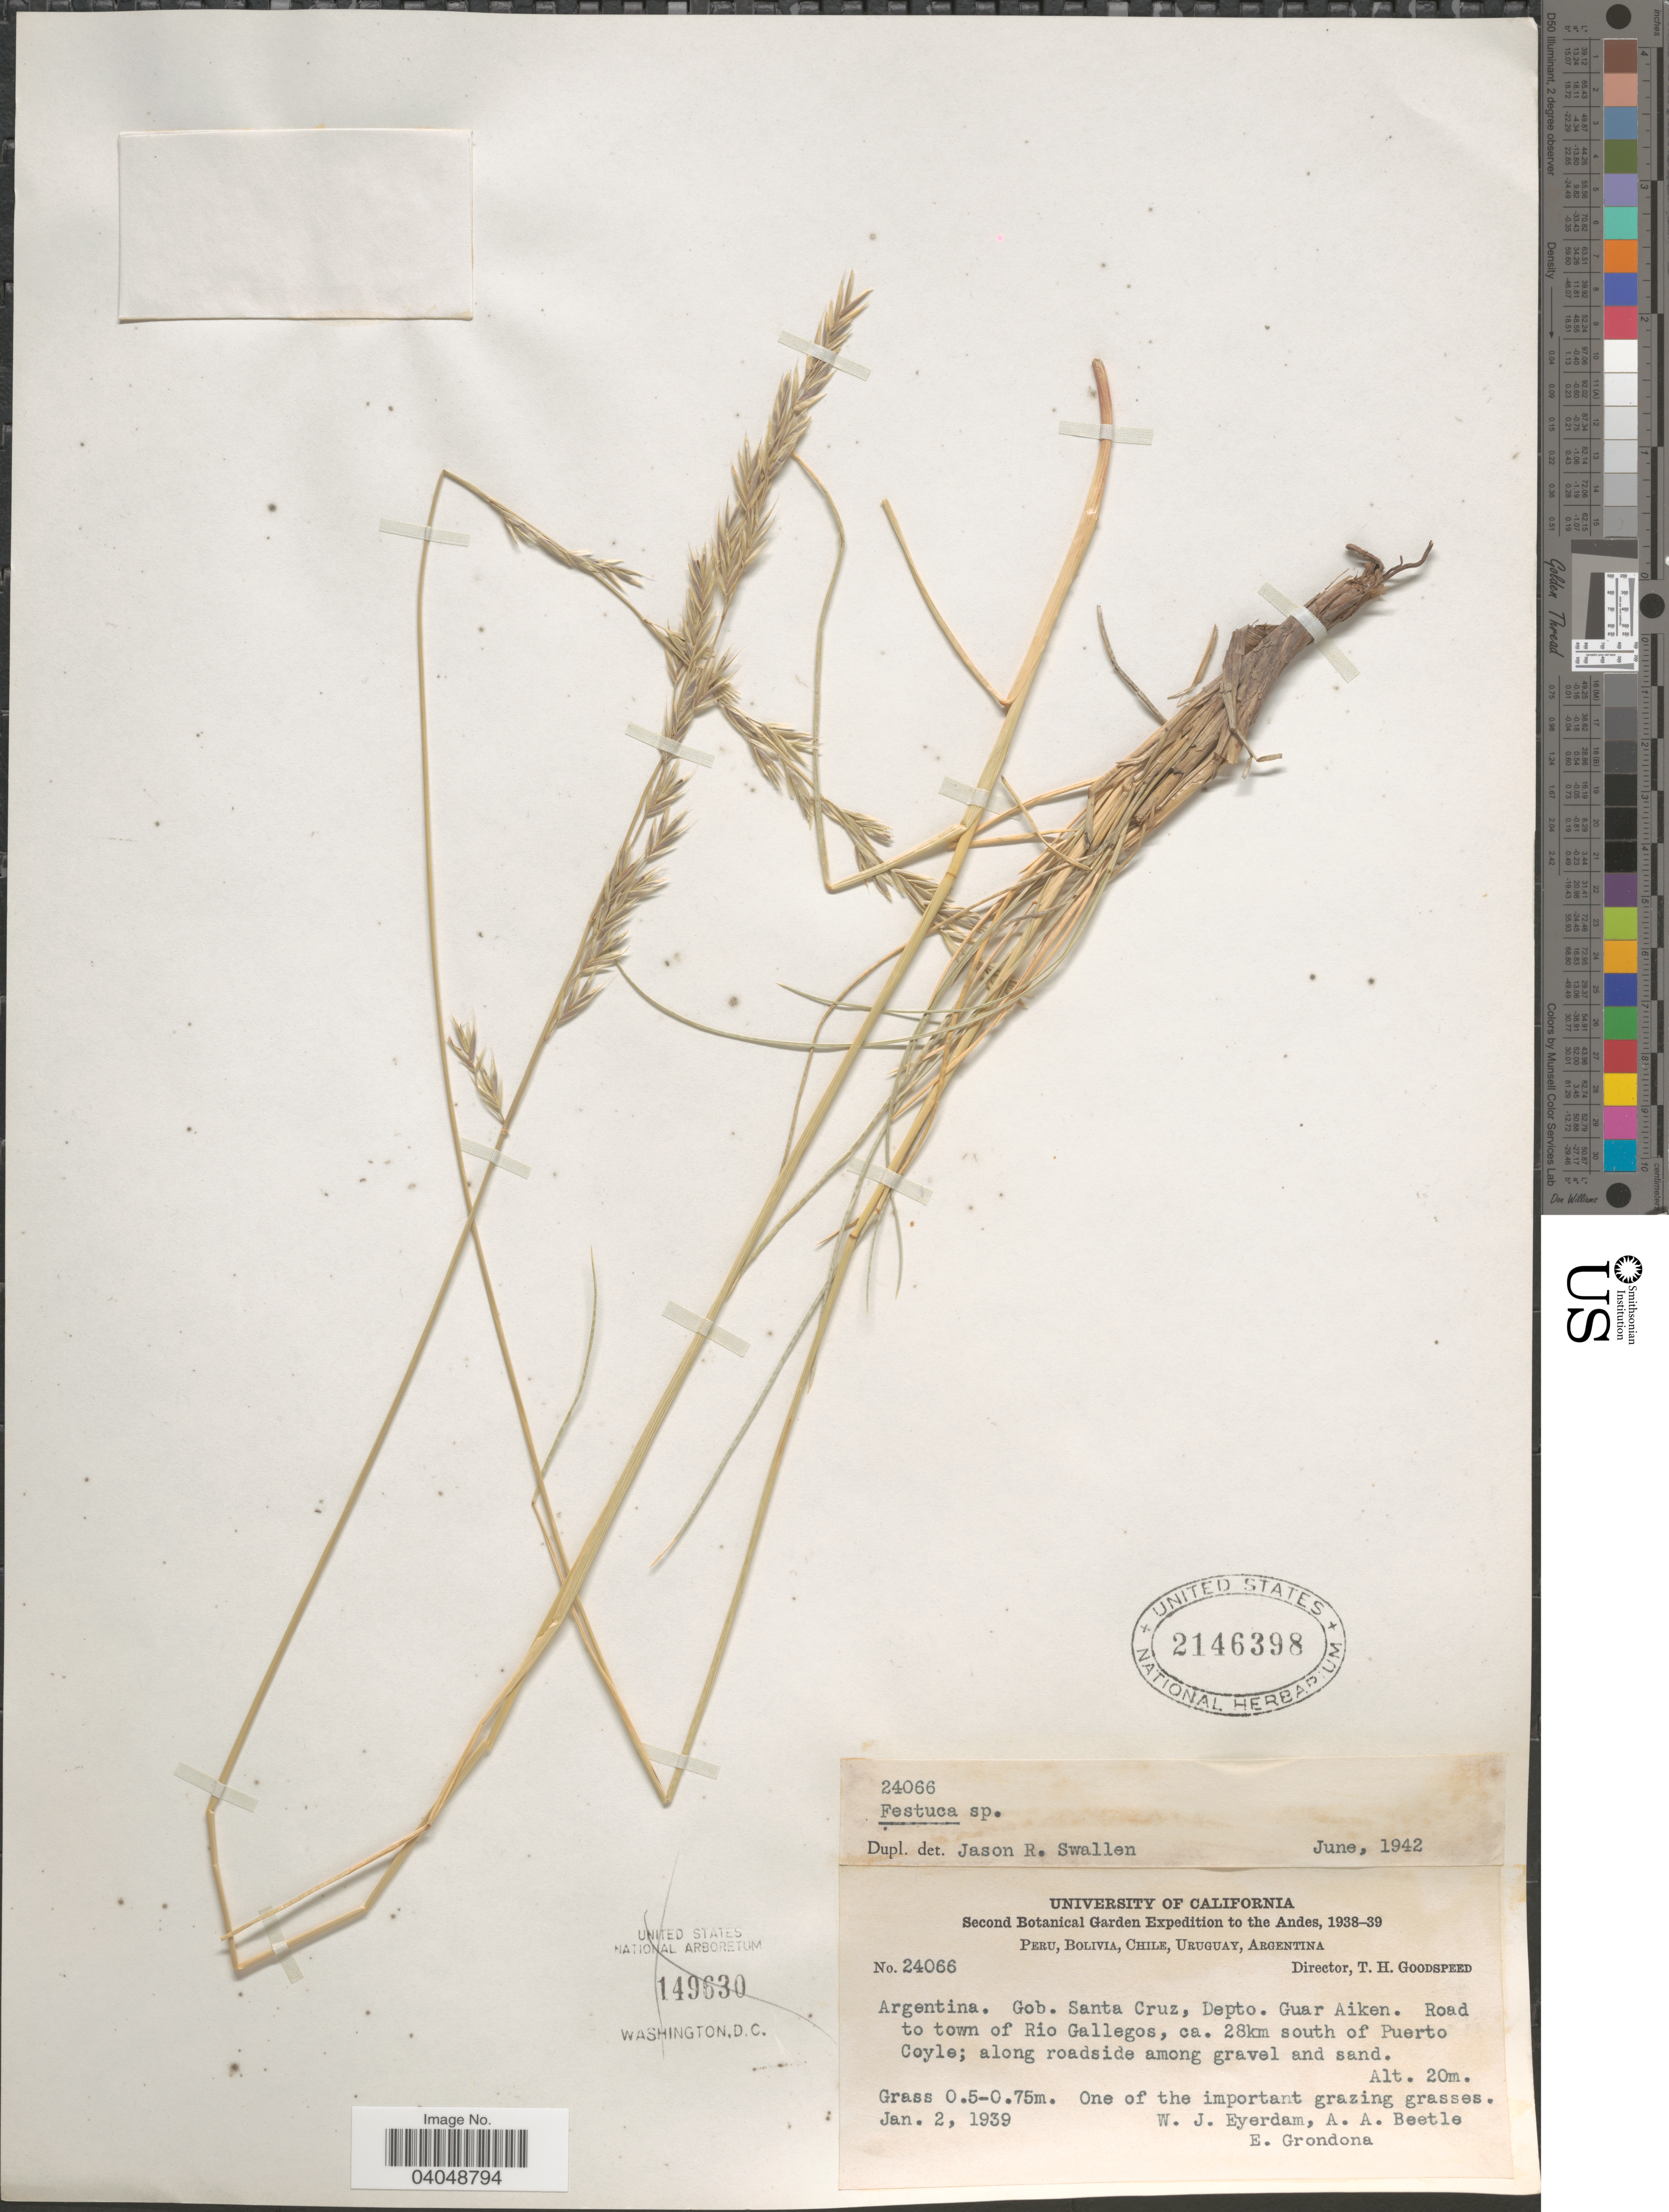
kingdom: Plantae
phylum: Tracheophyta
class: Liliopsida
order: Poales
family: Poaceae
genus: Festuca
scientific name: Festuca sp.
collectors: W. J. Eyerdam, A. A. Beetle & E. Grondona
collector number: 24066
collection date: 1939-01-02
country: Argentina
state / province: Santa Cruz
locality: The Andes. Gob. Santa Cruz, Depto. Guar Aiken. Road to town of Rio Gallegos, ca. 28km south of Puerto Coyle.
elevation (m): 20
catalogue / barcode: US 2146398